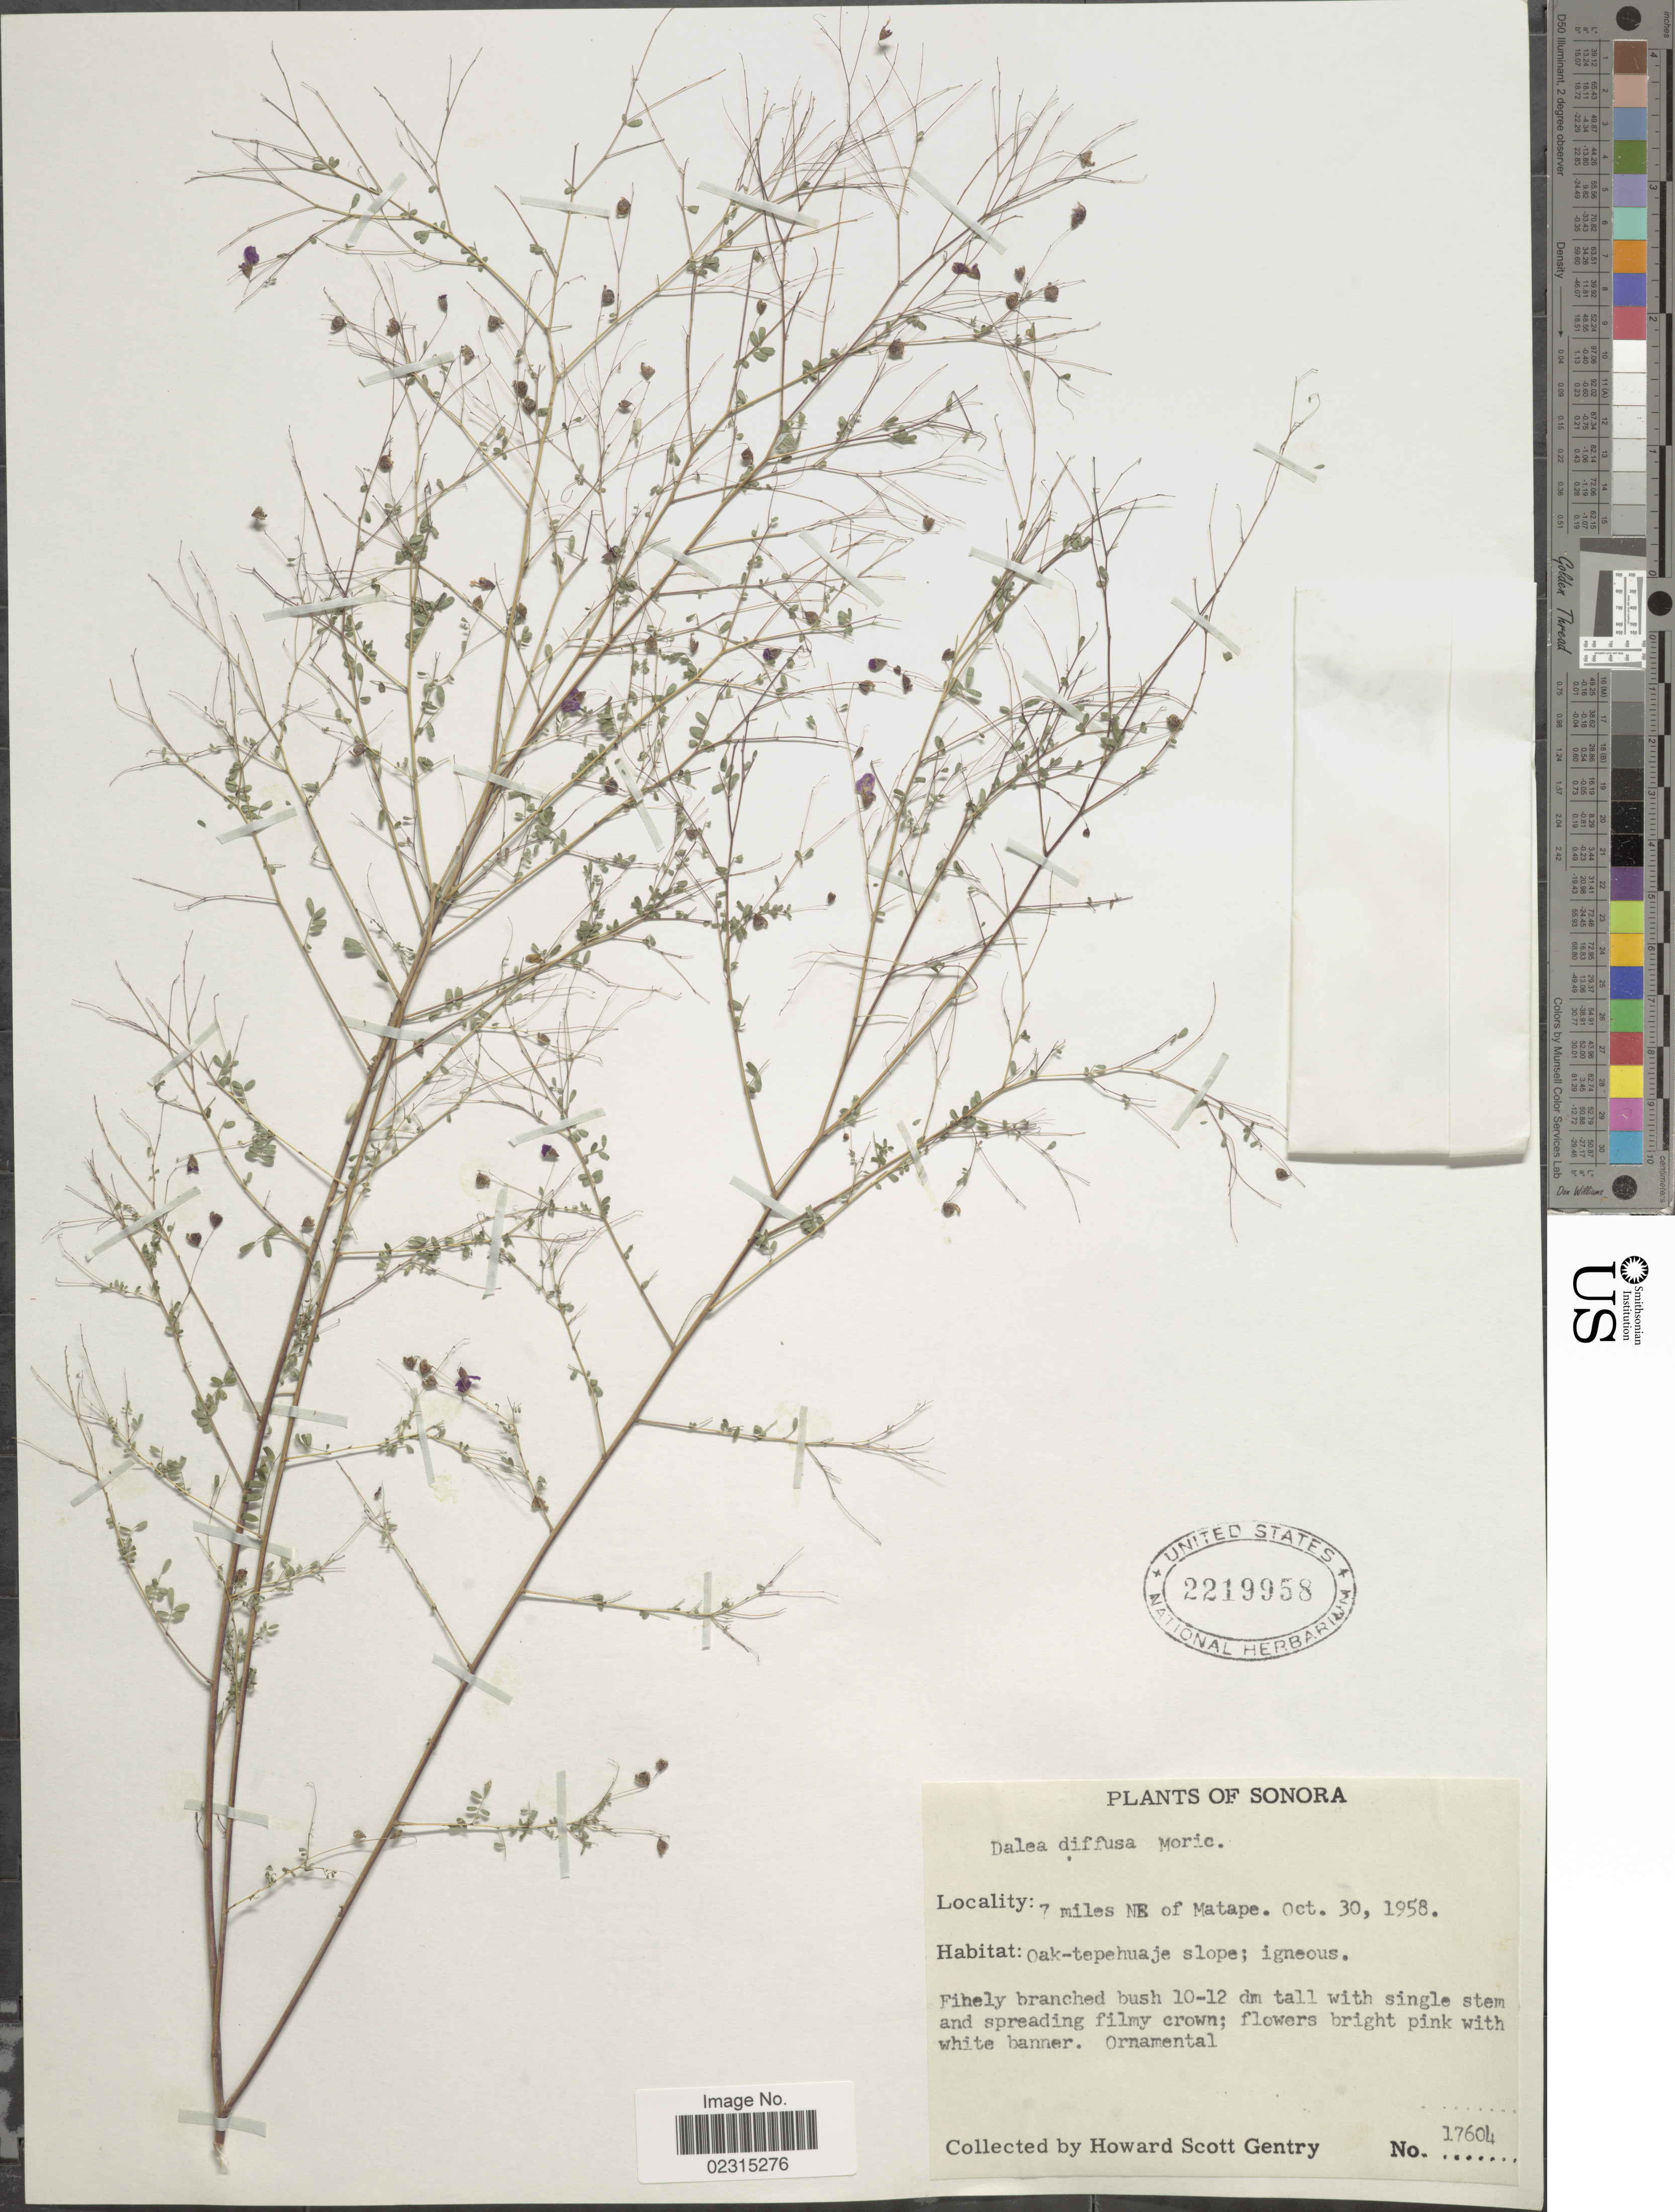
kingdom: Plantae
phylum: Tracheophyta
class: Magnoliopsida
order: Fabales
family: Fabaceae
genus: Marina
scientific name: Marina diffusa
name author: (Moric.) Barneby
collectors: H. S. Gentry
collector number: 17604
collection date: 1958-10-30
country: Mexico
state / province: Sonora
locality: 7 miles NE of Matape. Oak-tepehuaje slope; igneous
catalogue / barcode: US 2219958